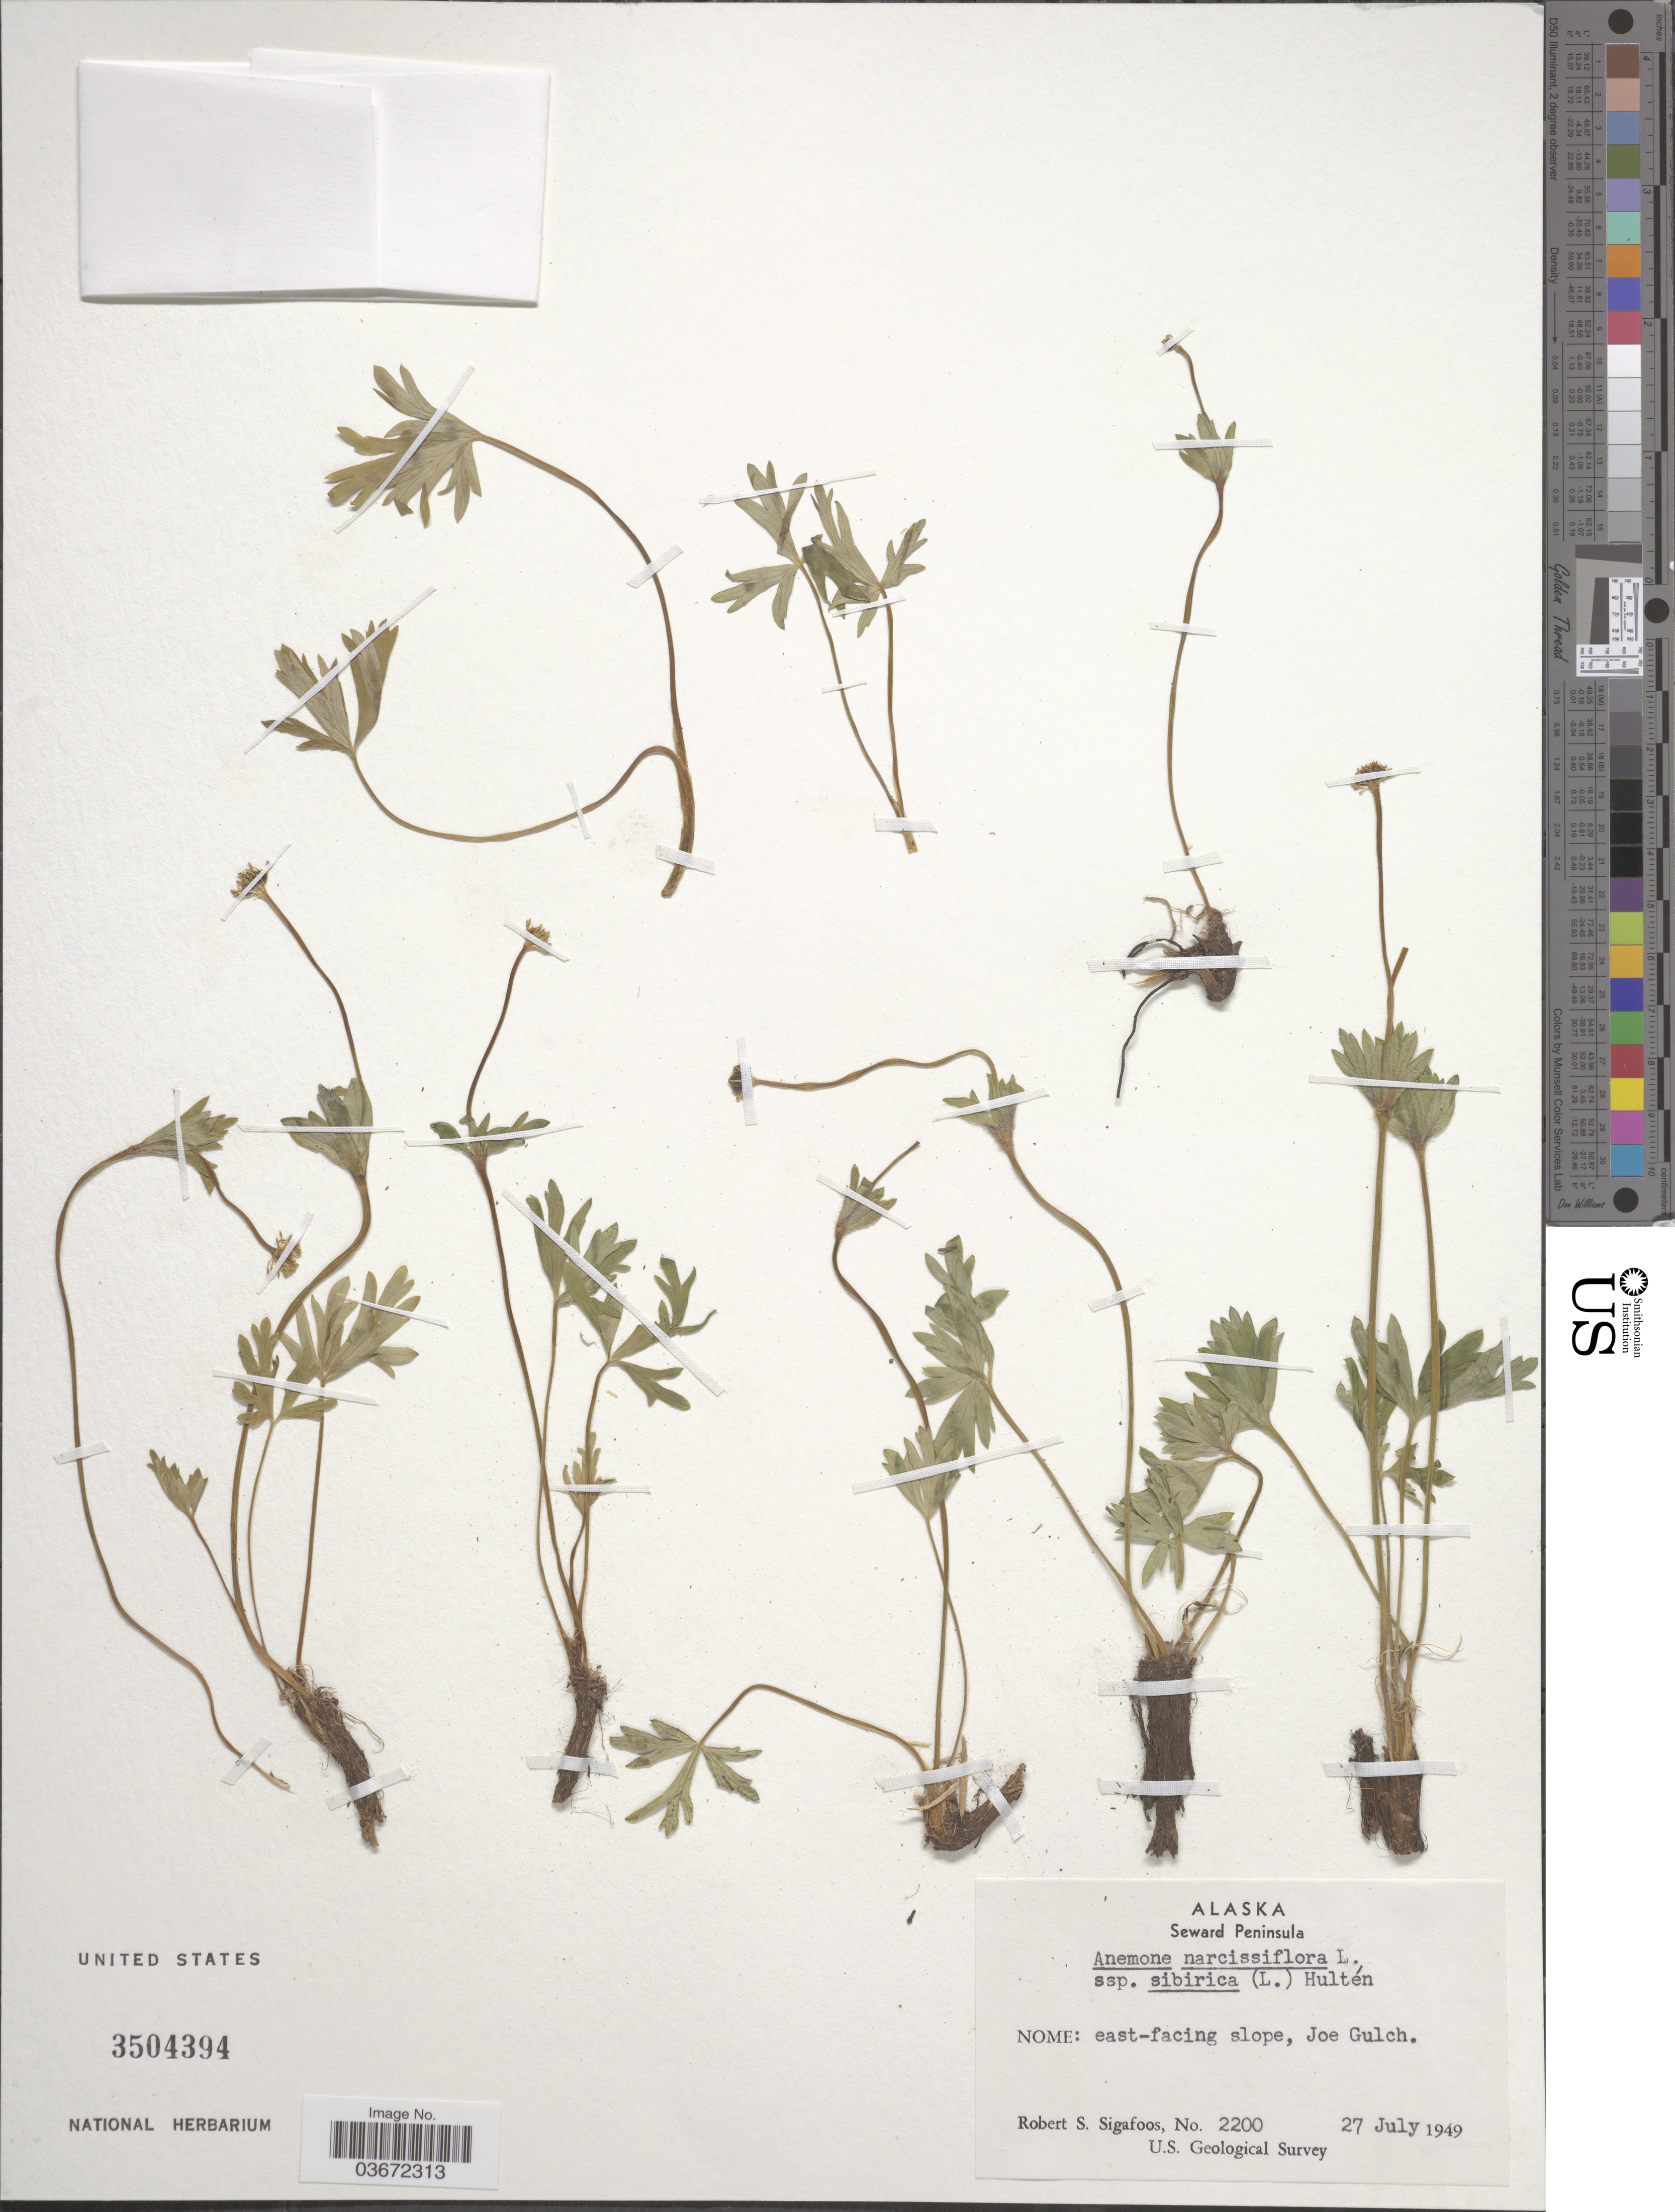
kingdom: Plantae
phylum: Tracheophyta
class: Magnoliopsida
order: Ranunculales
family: Ranunculaceae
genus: Anemone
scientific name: Anemone narcissiflora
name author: L.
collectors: R. Sigafoos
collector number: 2200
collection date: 1949-07-27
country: United States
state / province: Alaska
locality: Seward Peninsula. Nome: east-facing slope, Joe Gulch.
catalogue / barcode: US 3504394